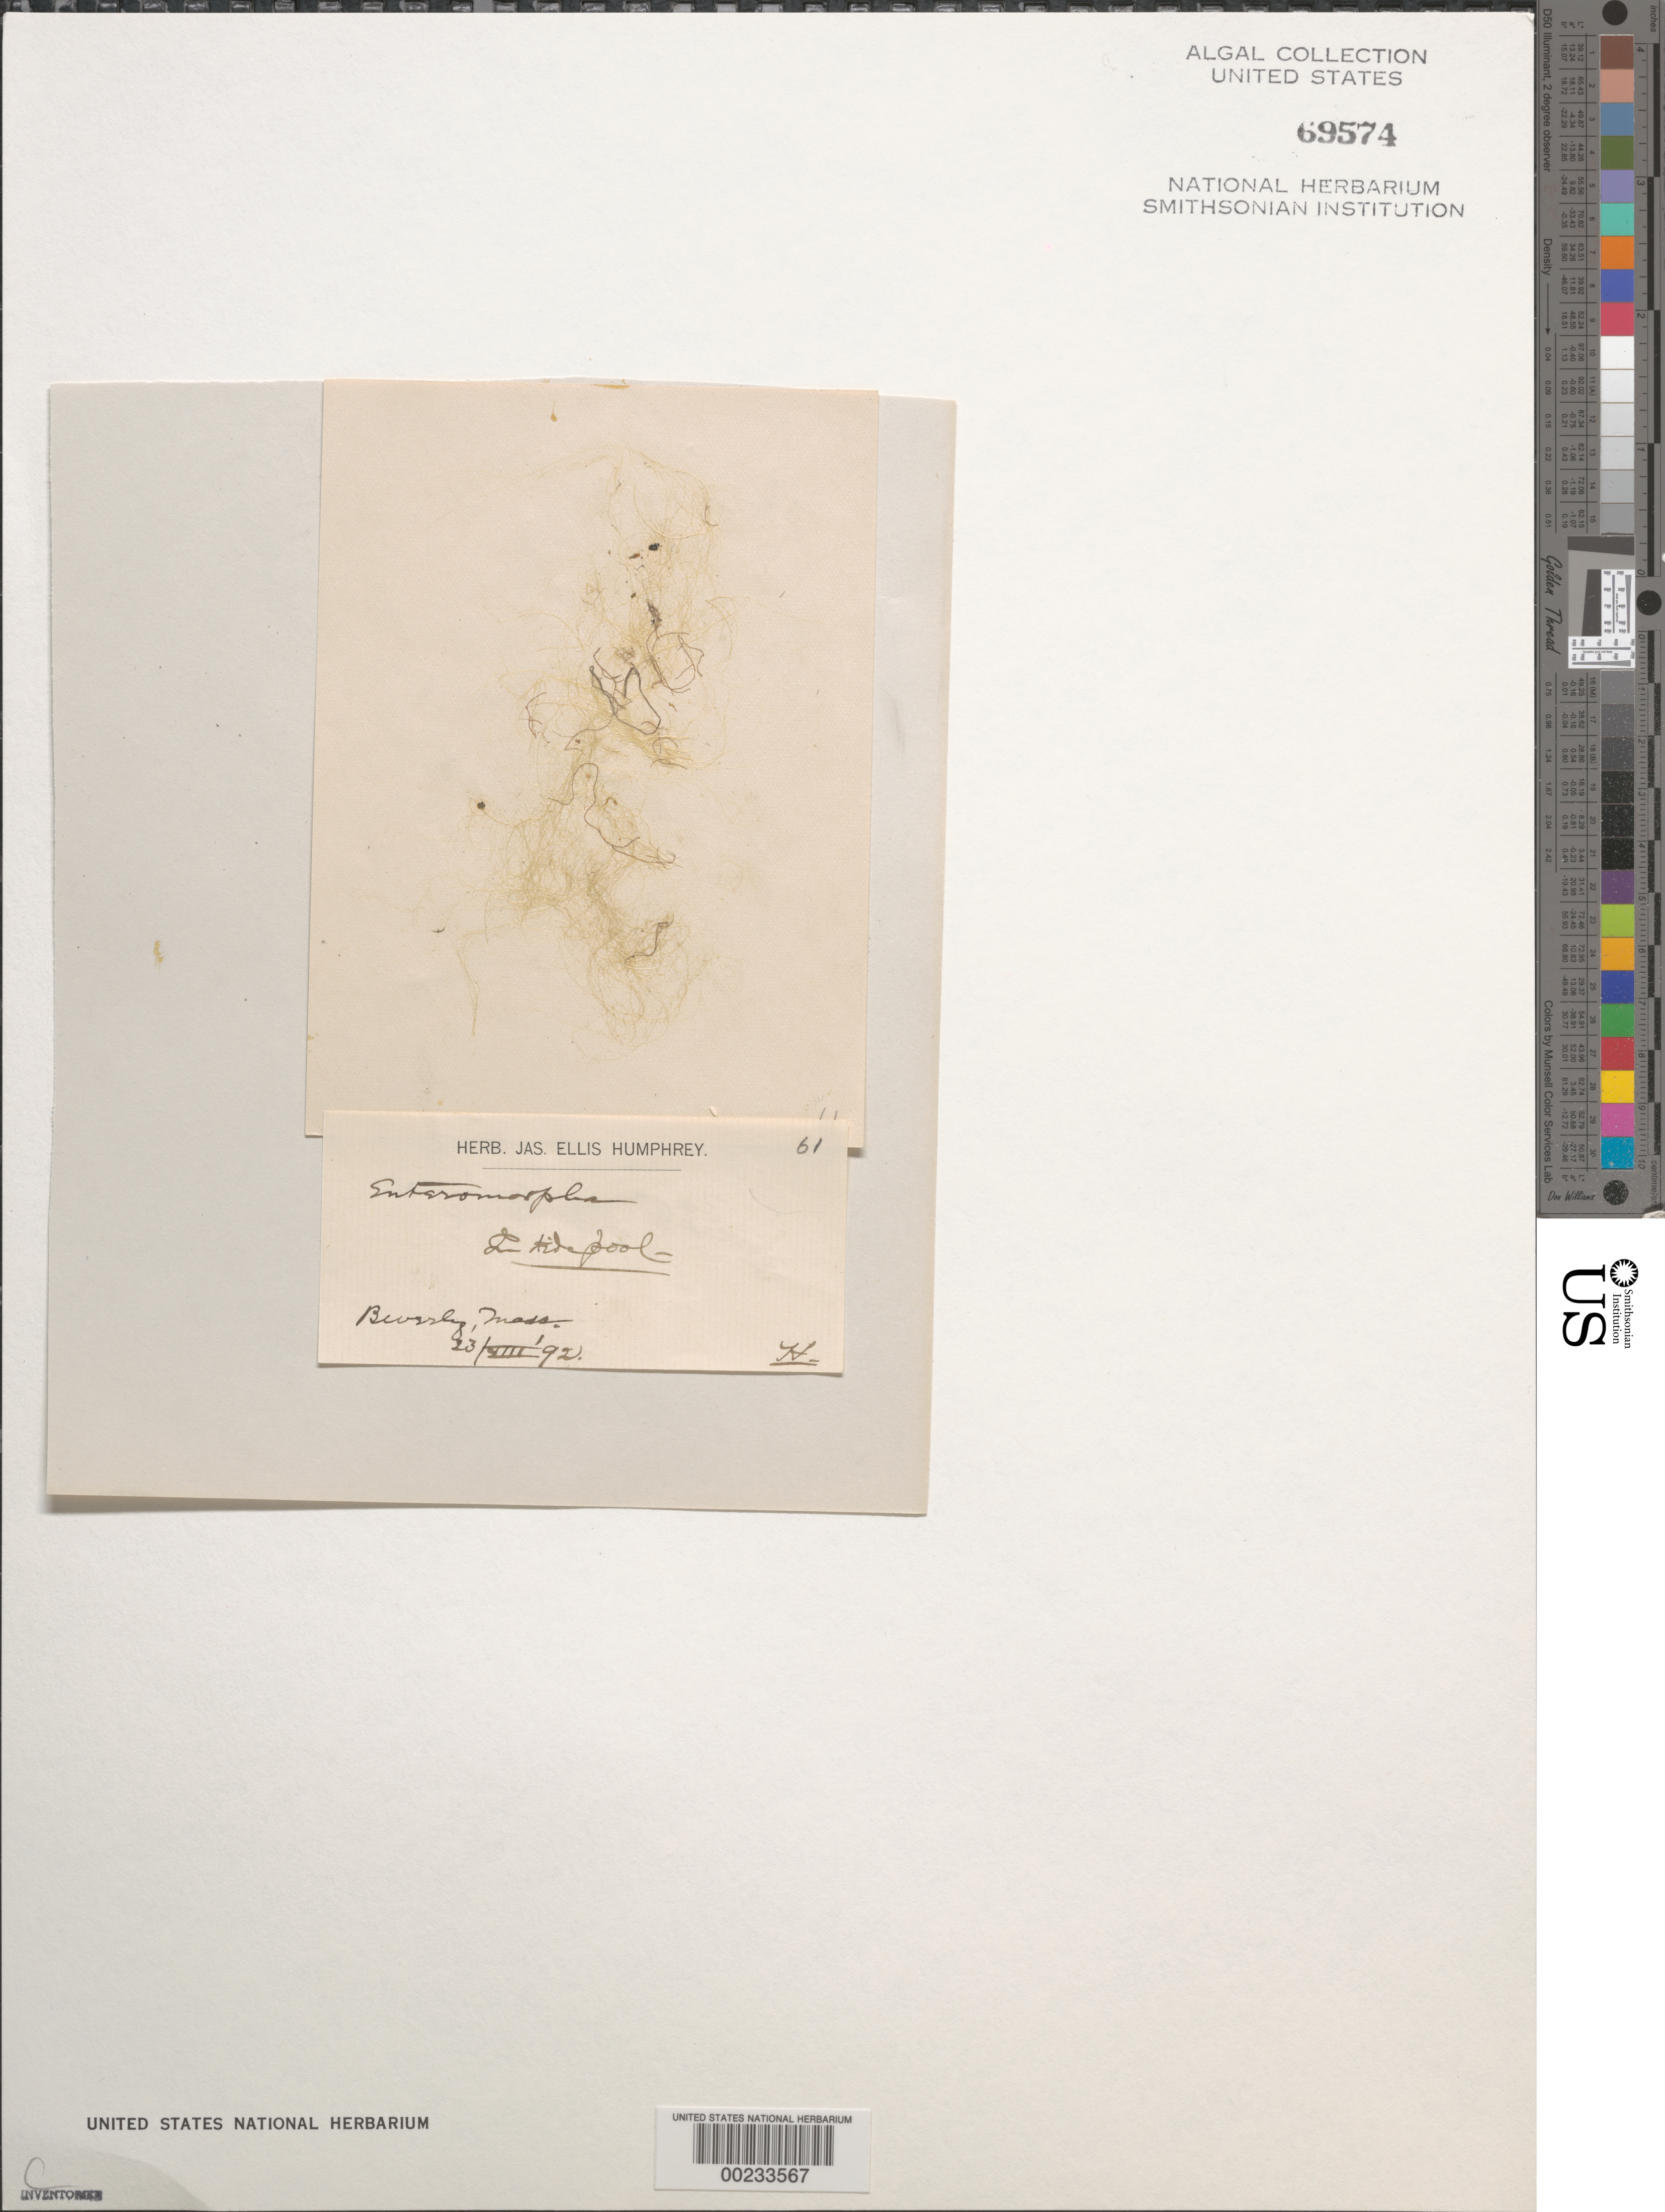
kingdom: Plantae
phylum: Chlorophyta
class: Ulvophyceae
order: Ulvales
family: Ulvaceae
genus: Ulva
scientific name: Ulva sp.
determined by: Algae name updating Project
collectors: J. Humphrey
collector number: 61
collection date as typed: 23 Aug 1892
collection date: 1892-08-23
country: United States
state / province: Massachusetts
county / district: Essex County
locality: Beverly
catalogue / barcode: US 69574